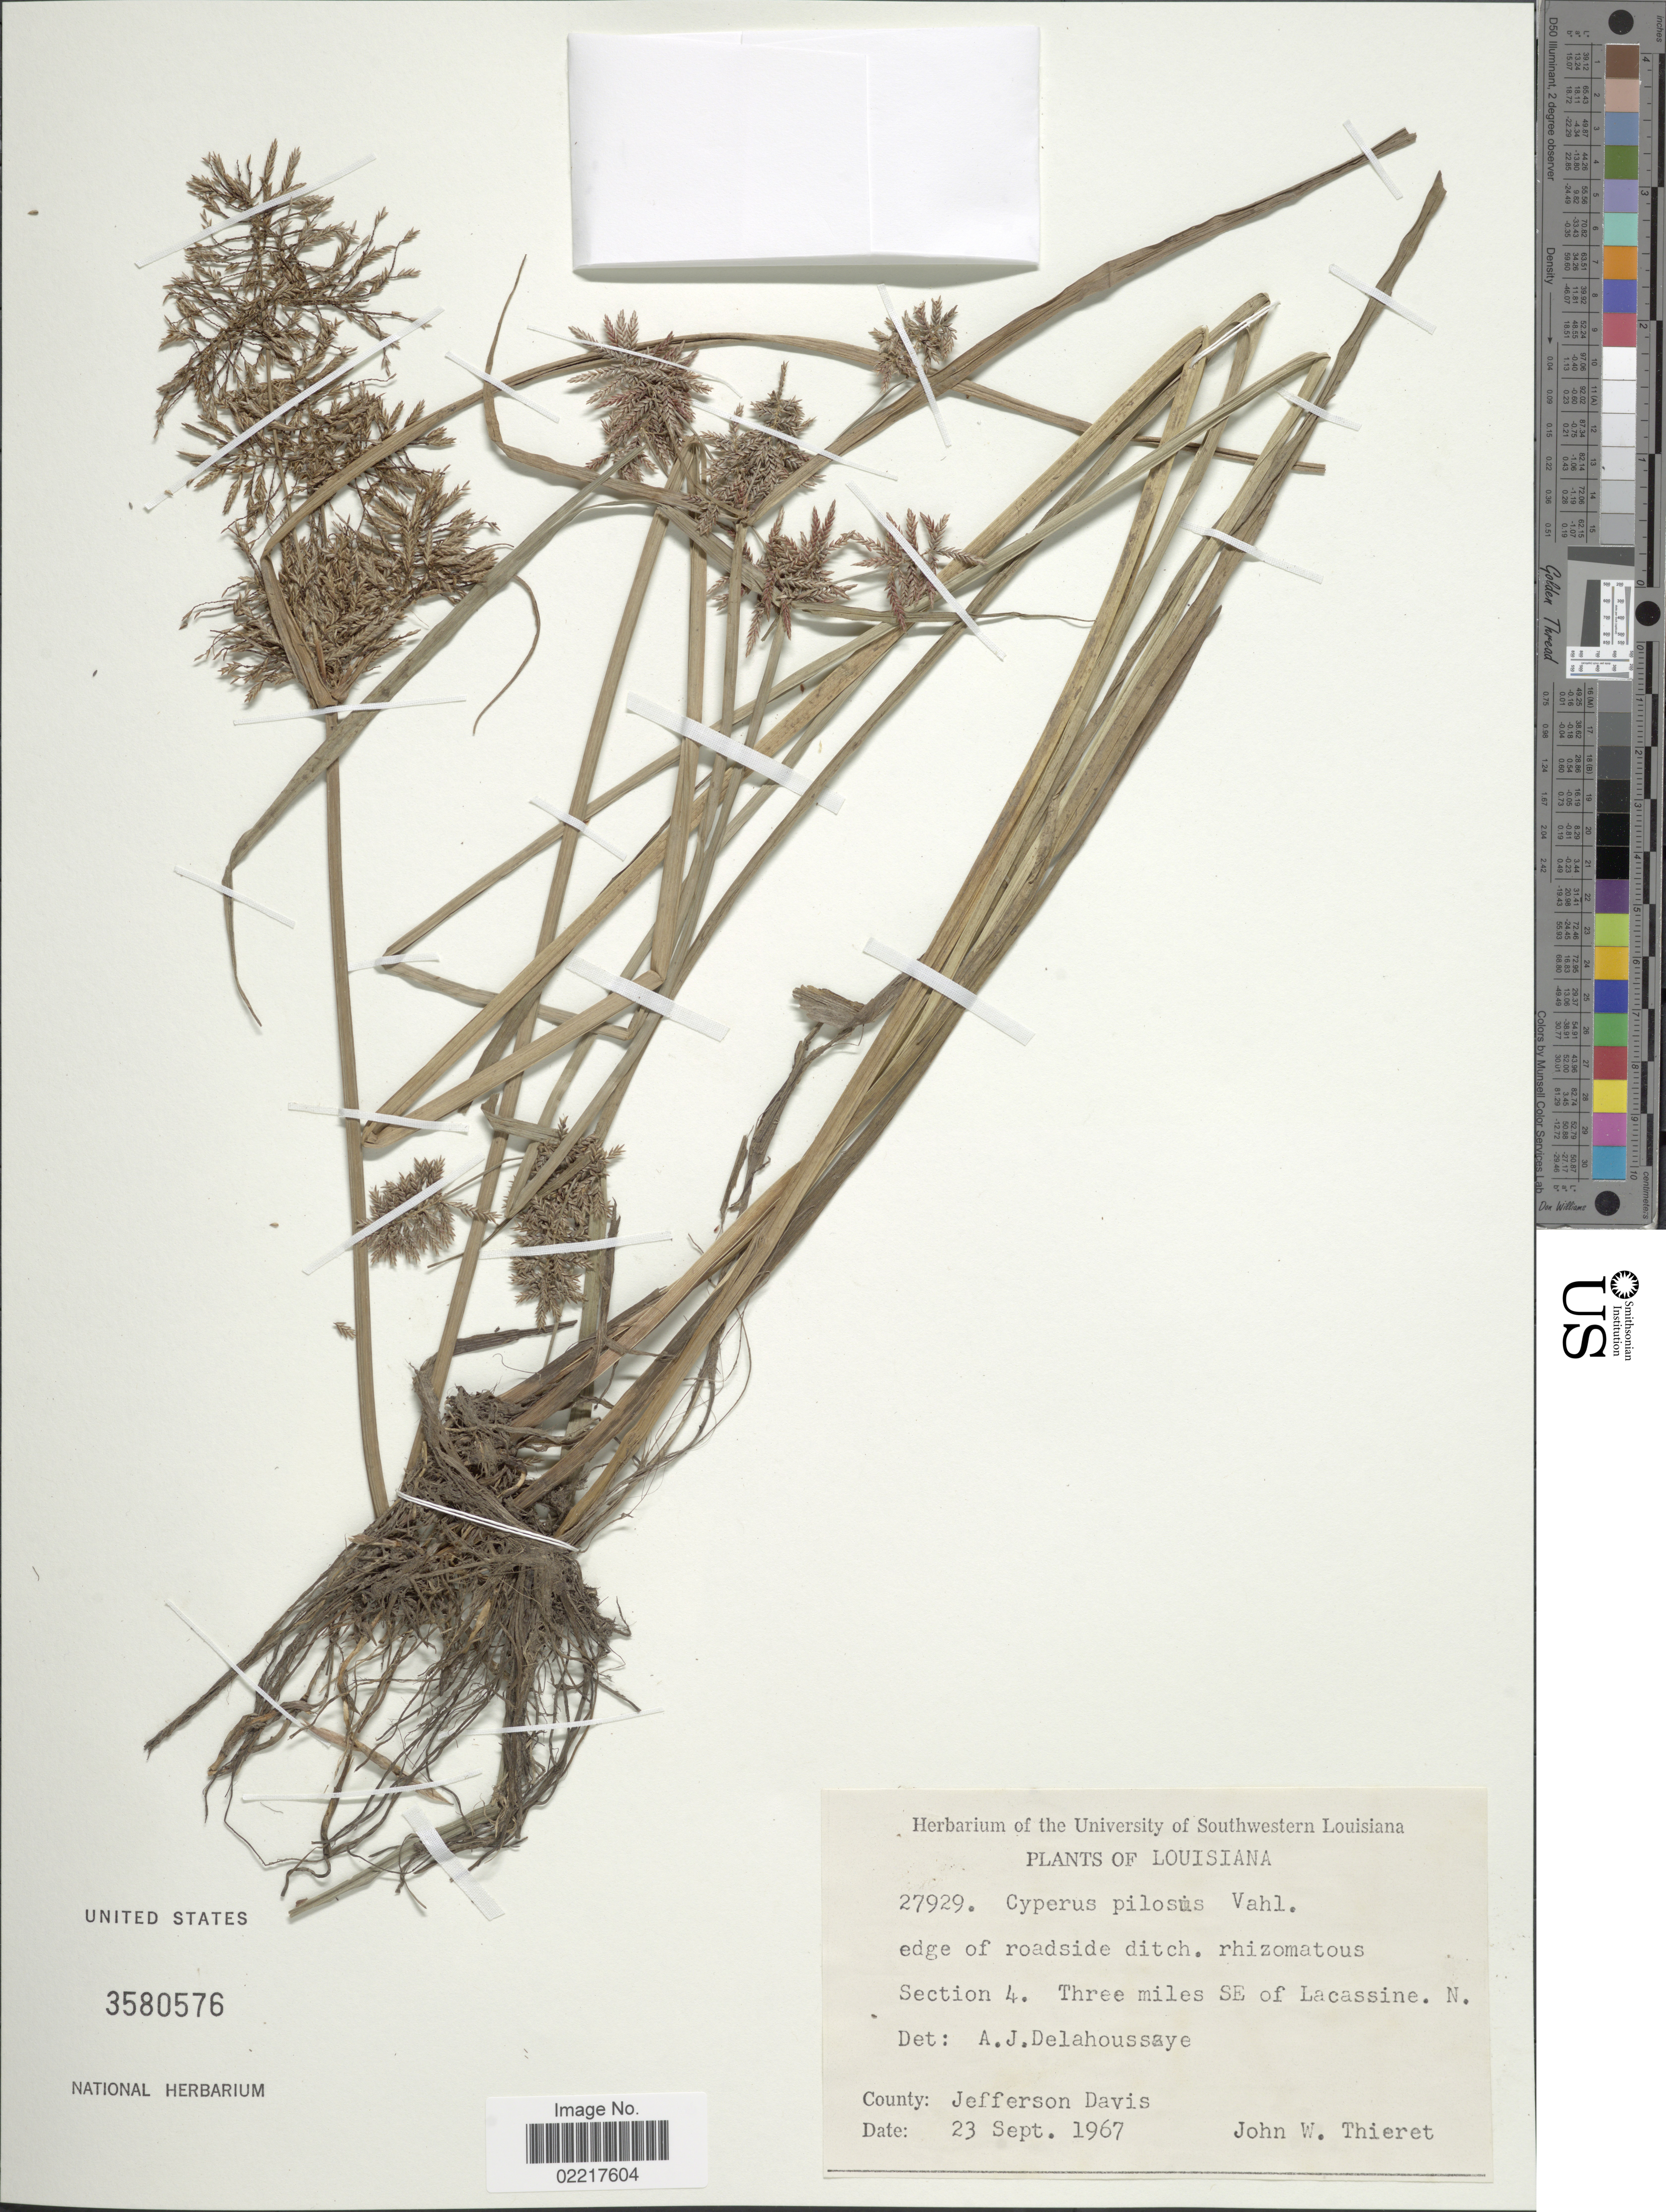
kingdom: Plantae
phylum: Tracheophyta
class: Liliopsida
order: Poales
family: Cyperaceae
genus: Cyperus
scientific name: Cyperus pilosus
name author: Vahl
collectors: J. W. Thieret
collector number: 27929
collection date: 1967-09-23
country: United States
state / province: Louisiana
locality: Edge of roadside ditch. Section 4. Three miles SE of Lacassine. N. County: jefferson Davis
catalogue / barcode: US 3580576